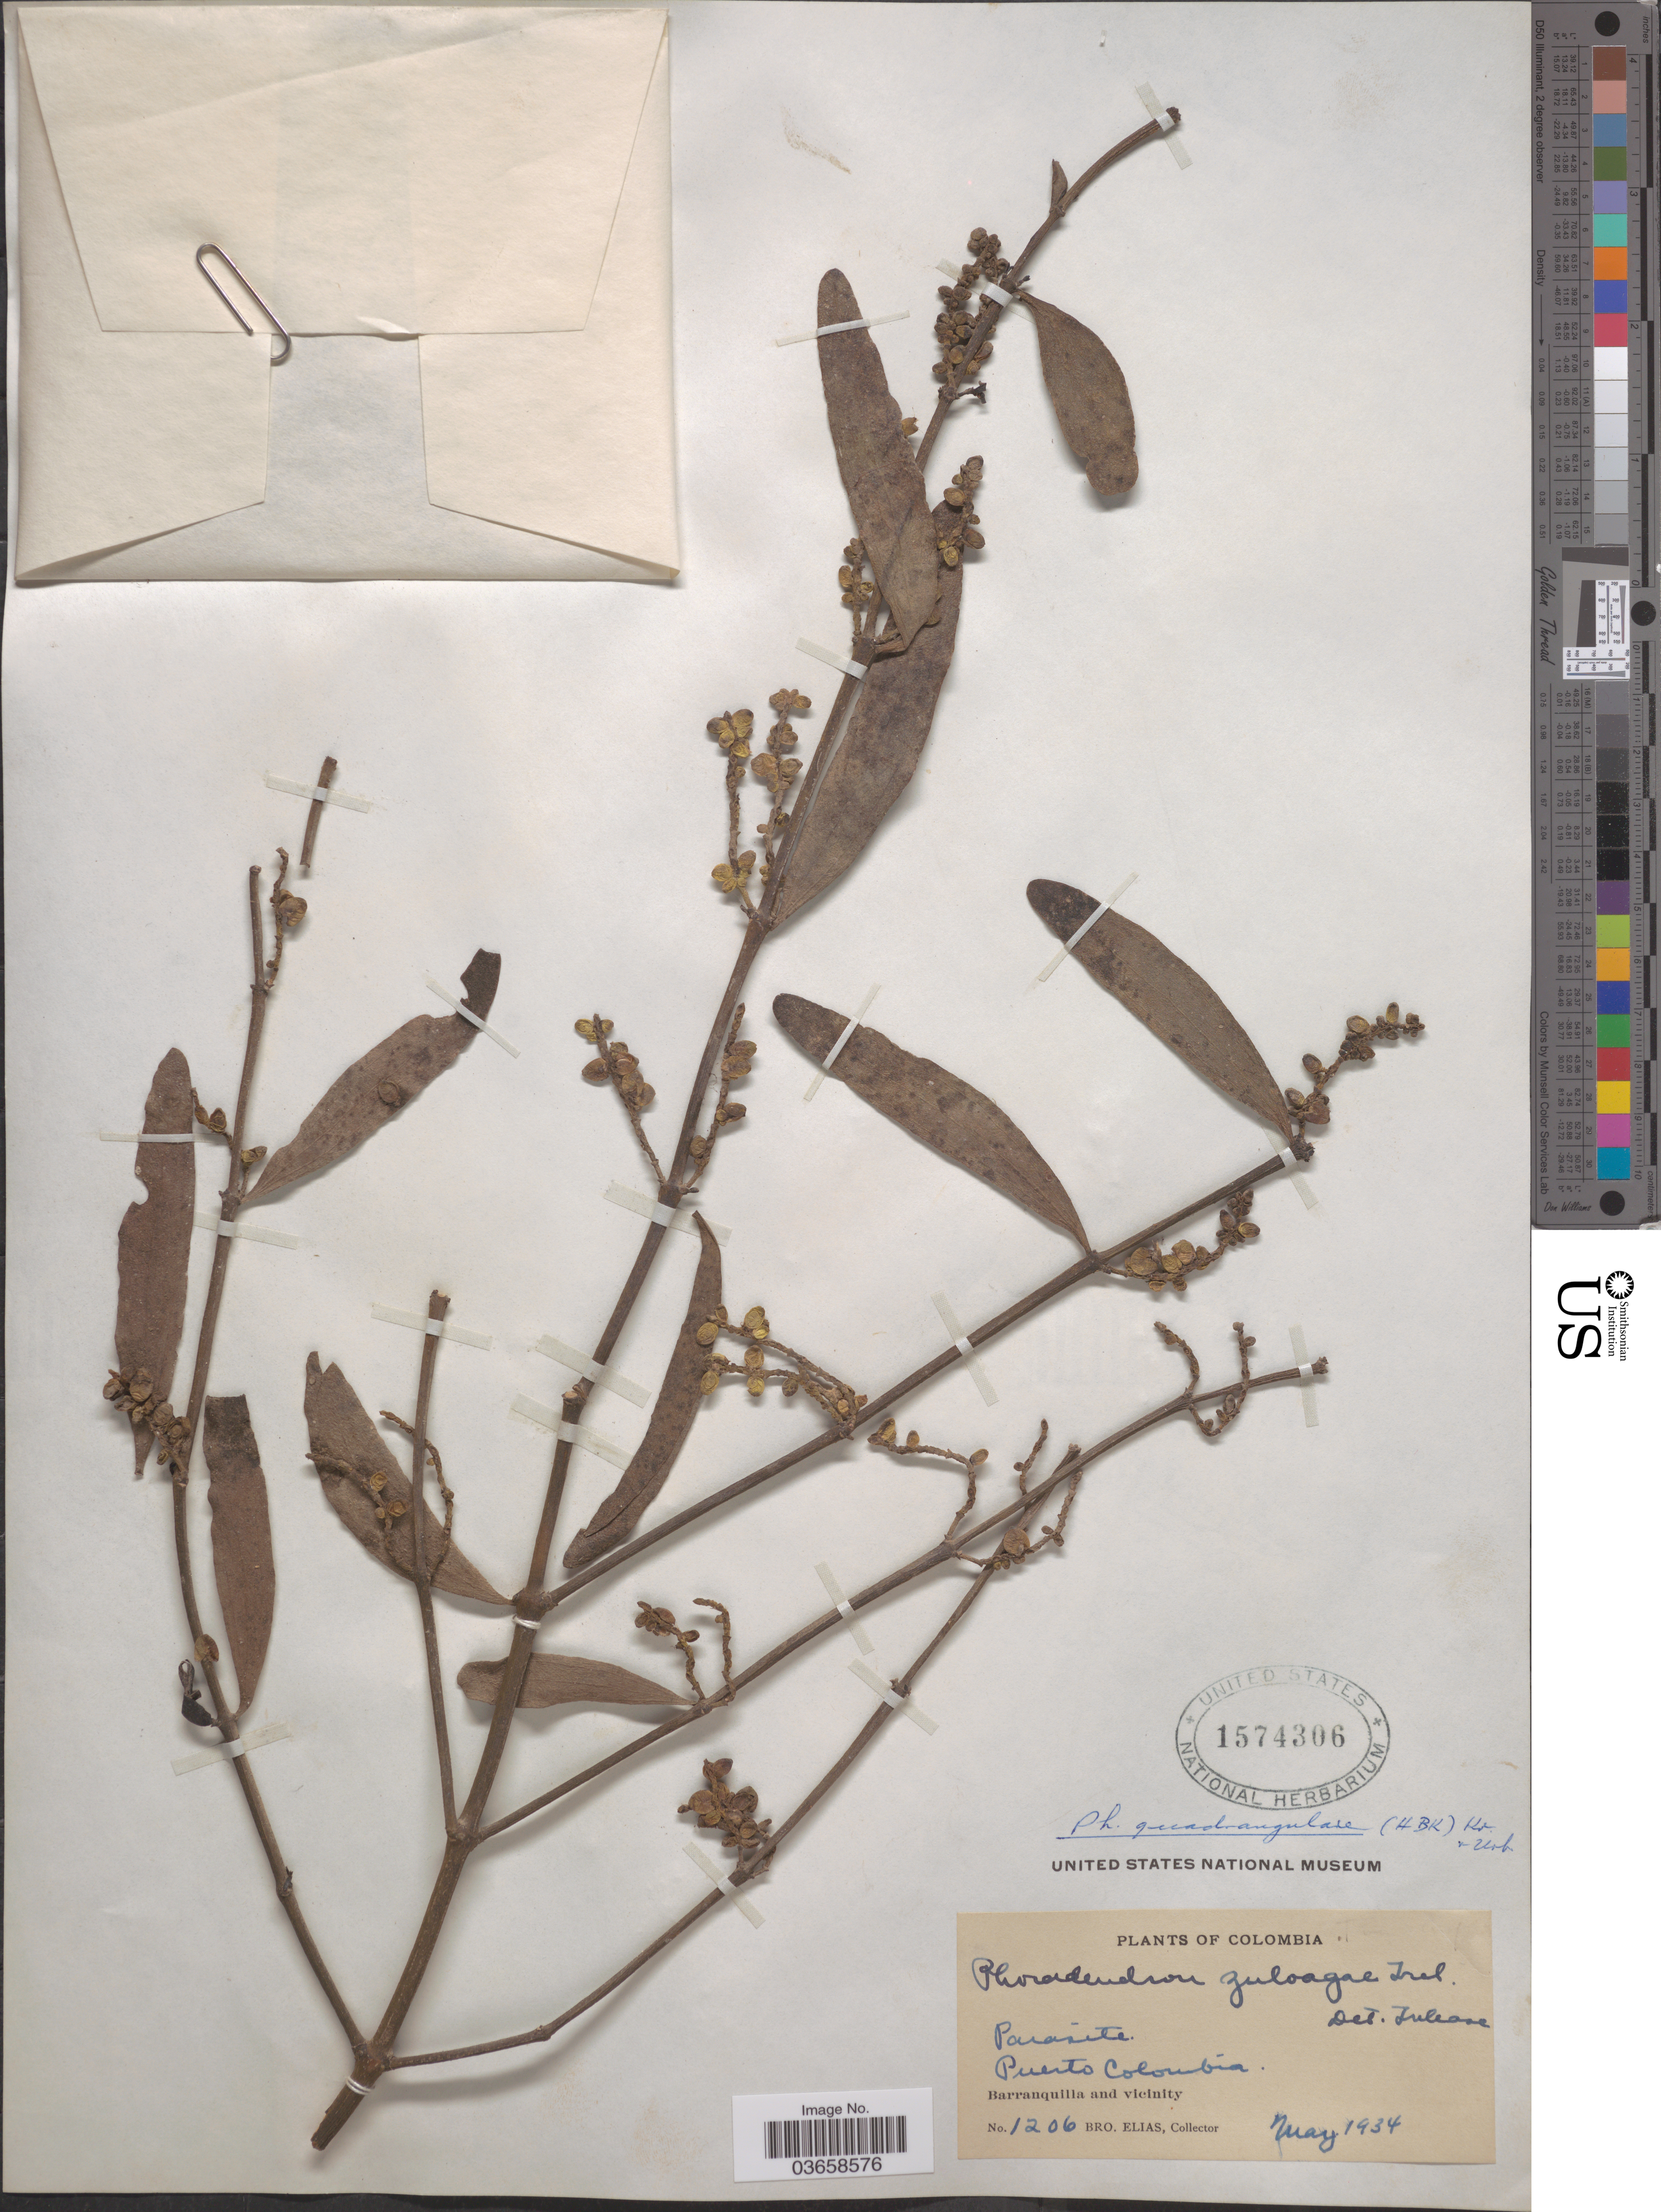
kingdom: Plantae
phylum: Tracheophyta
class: Magnoliopsida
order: Santalales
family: Viscaceae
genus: Phoradendron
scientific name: Phoradendron quadrangulare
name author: (Kunth) Griseb.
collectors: Bro. Elias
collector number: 1206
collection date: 1934-05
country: Colombia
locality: Puerto Colombia. Barranquilla and vicinity.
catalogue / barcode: US 1574306